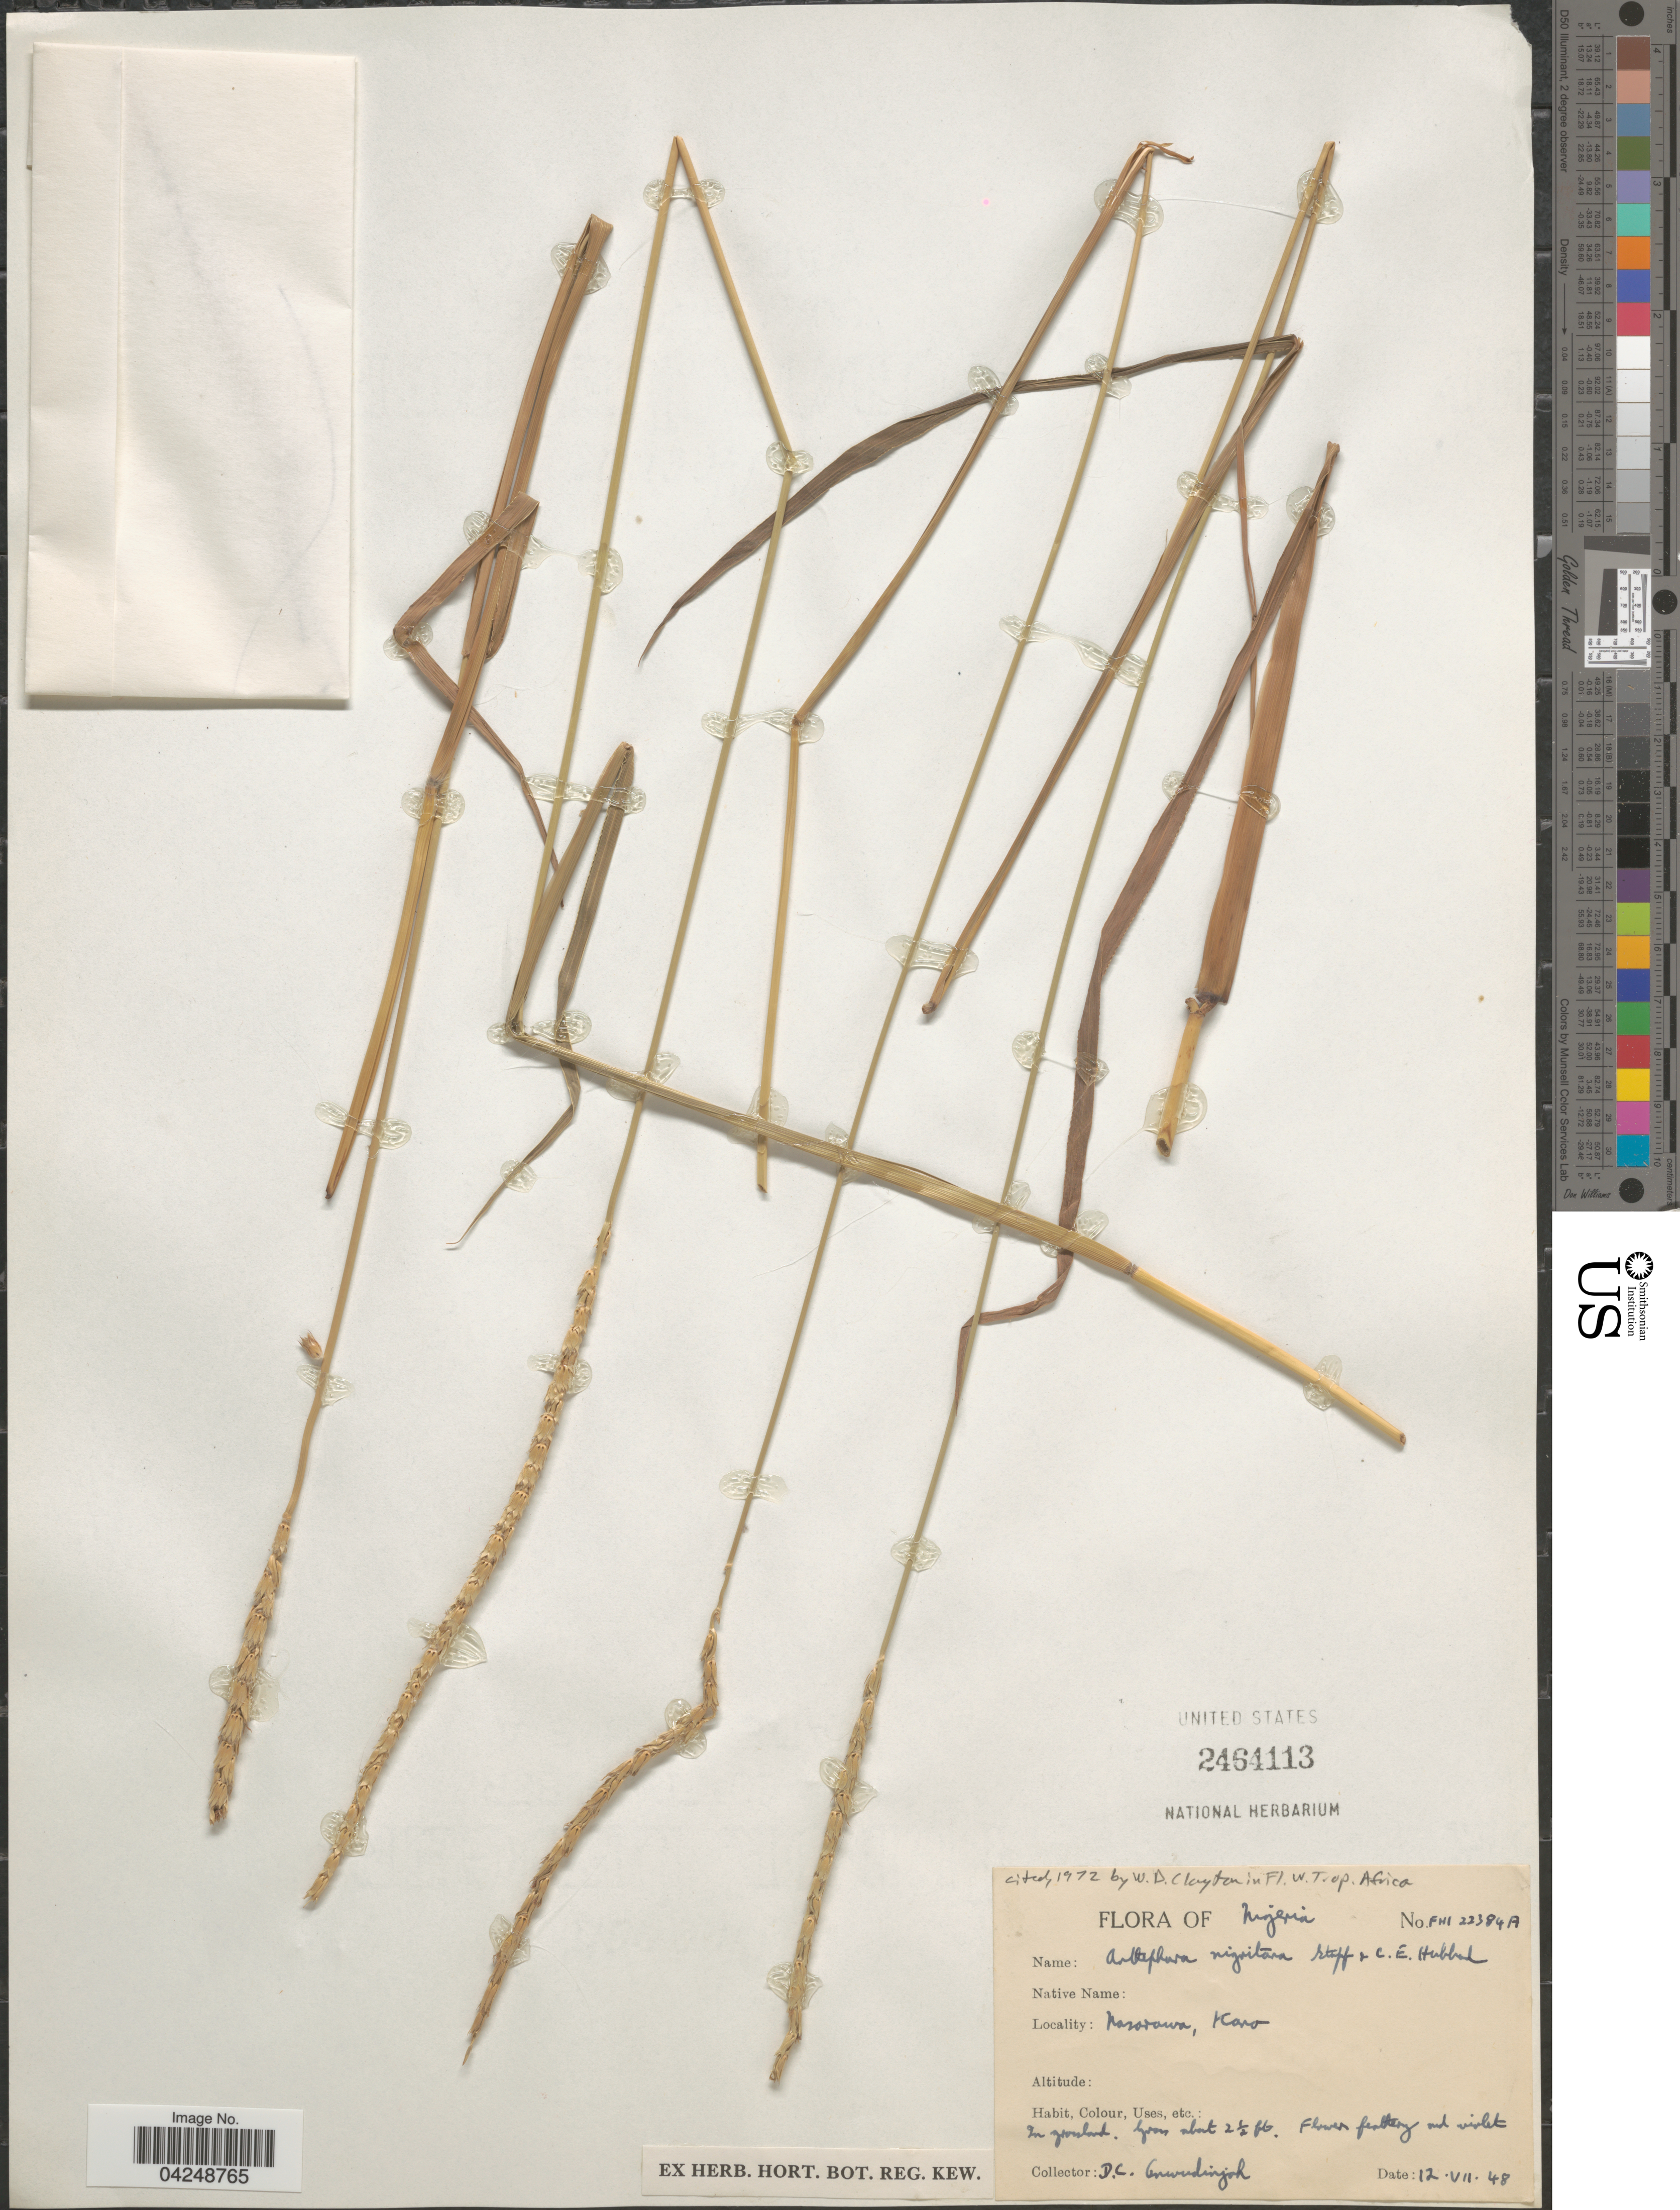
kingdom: Plantae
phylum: Tracheophyta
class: Liliopsida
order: Poales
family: Poaceae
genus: Anthephora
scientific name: Anthephora nigritana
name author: Stapf & C. E. Hubb.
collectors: D. Onwudinjoh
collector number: FHI 22384A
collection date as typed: Transcribed d/m/y: 12/7/48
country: Nigeria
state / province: Kano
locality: Parodawa [interpreted].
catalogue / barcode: US 2464113